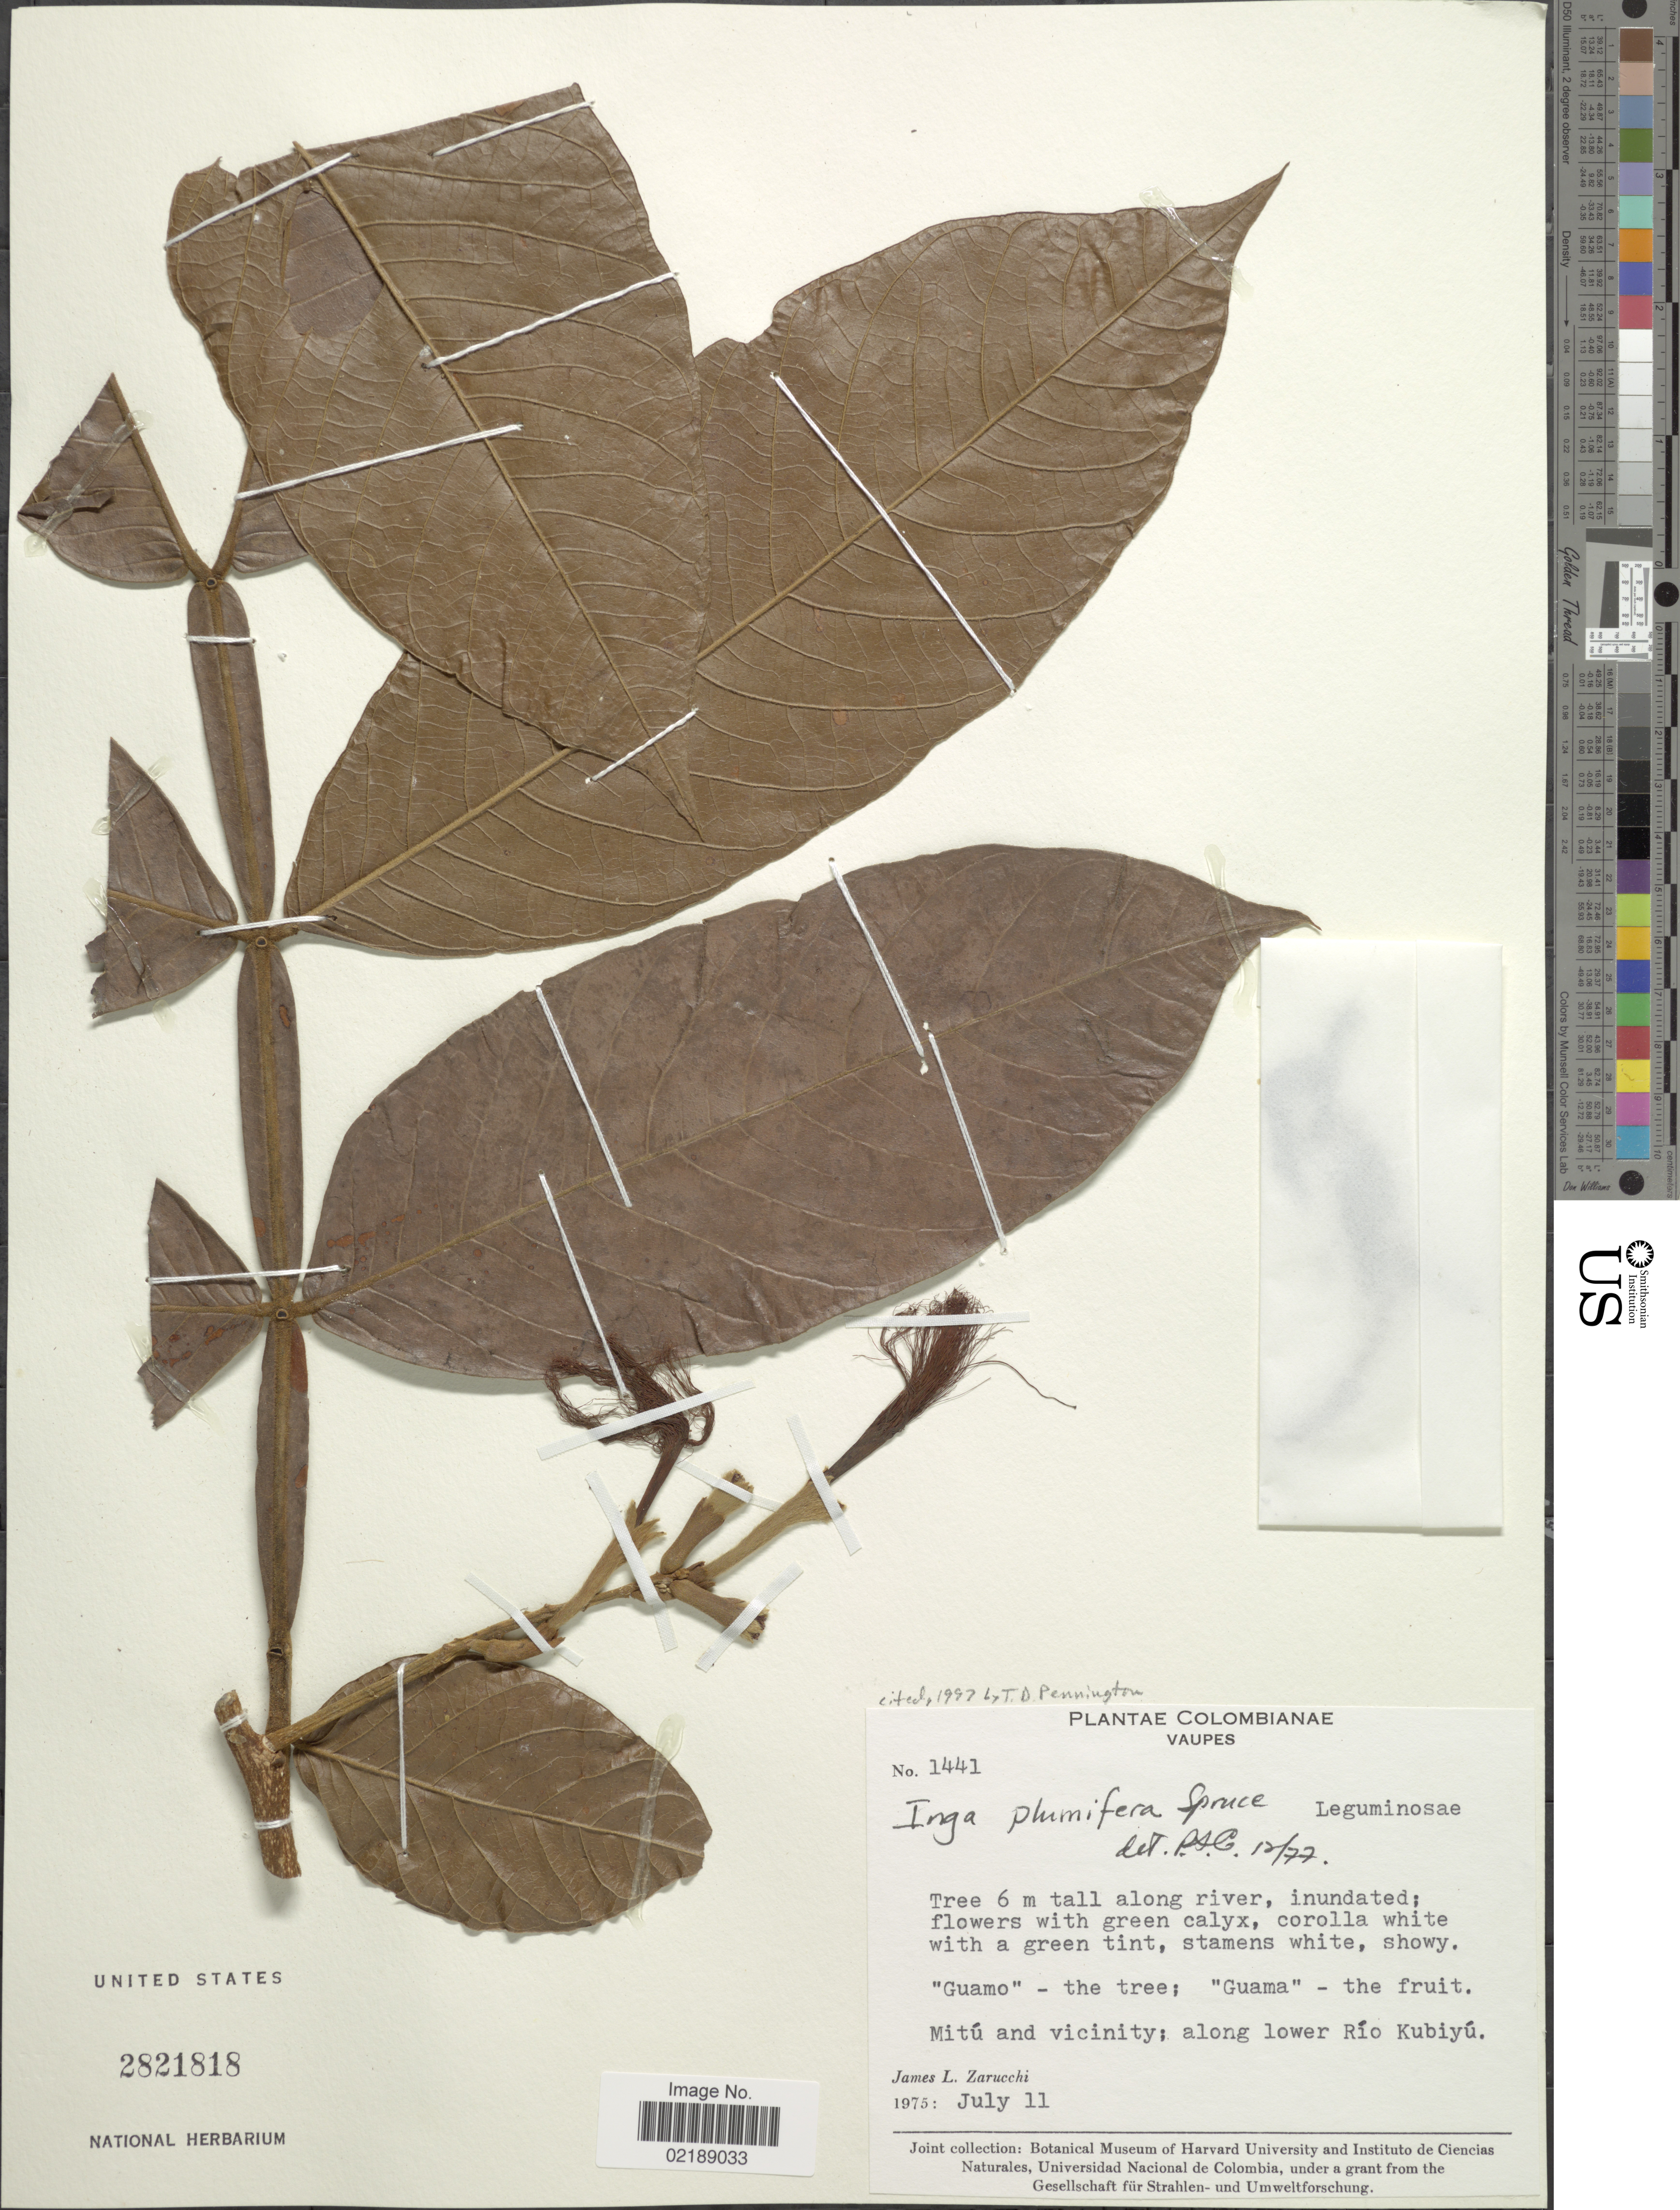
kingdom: Plantae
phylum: Tracheophyta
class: Magnoliopsida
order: Fabales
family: Fabaceae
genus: Inga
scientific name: Inga plumifera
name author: Spruce ex Benth.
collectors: J. L. Zarucchi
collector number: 1441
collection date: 1975-07-11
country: Colombia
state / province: Vaupés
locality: Mitu and Vicinity, along lower Rio Kubiyu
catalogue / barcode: US 2821818